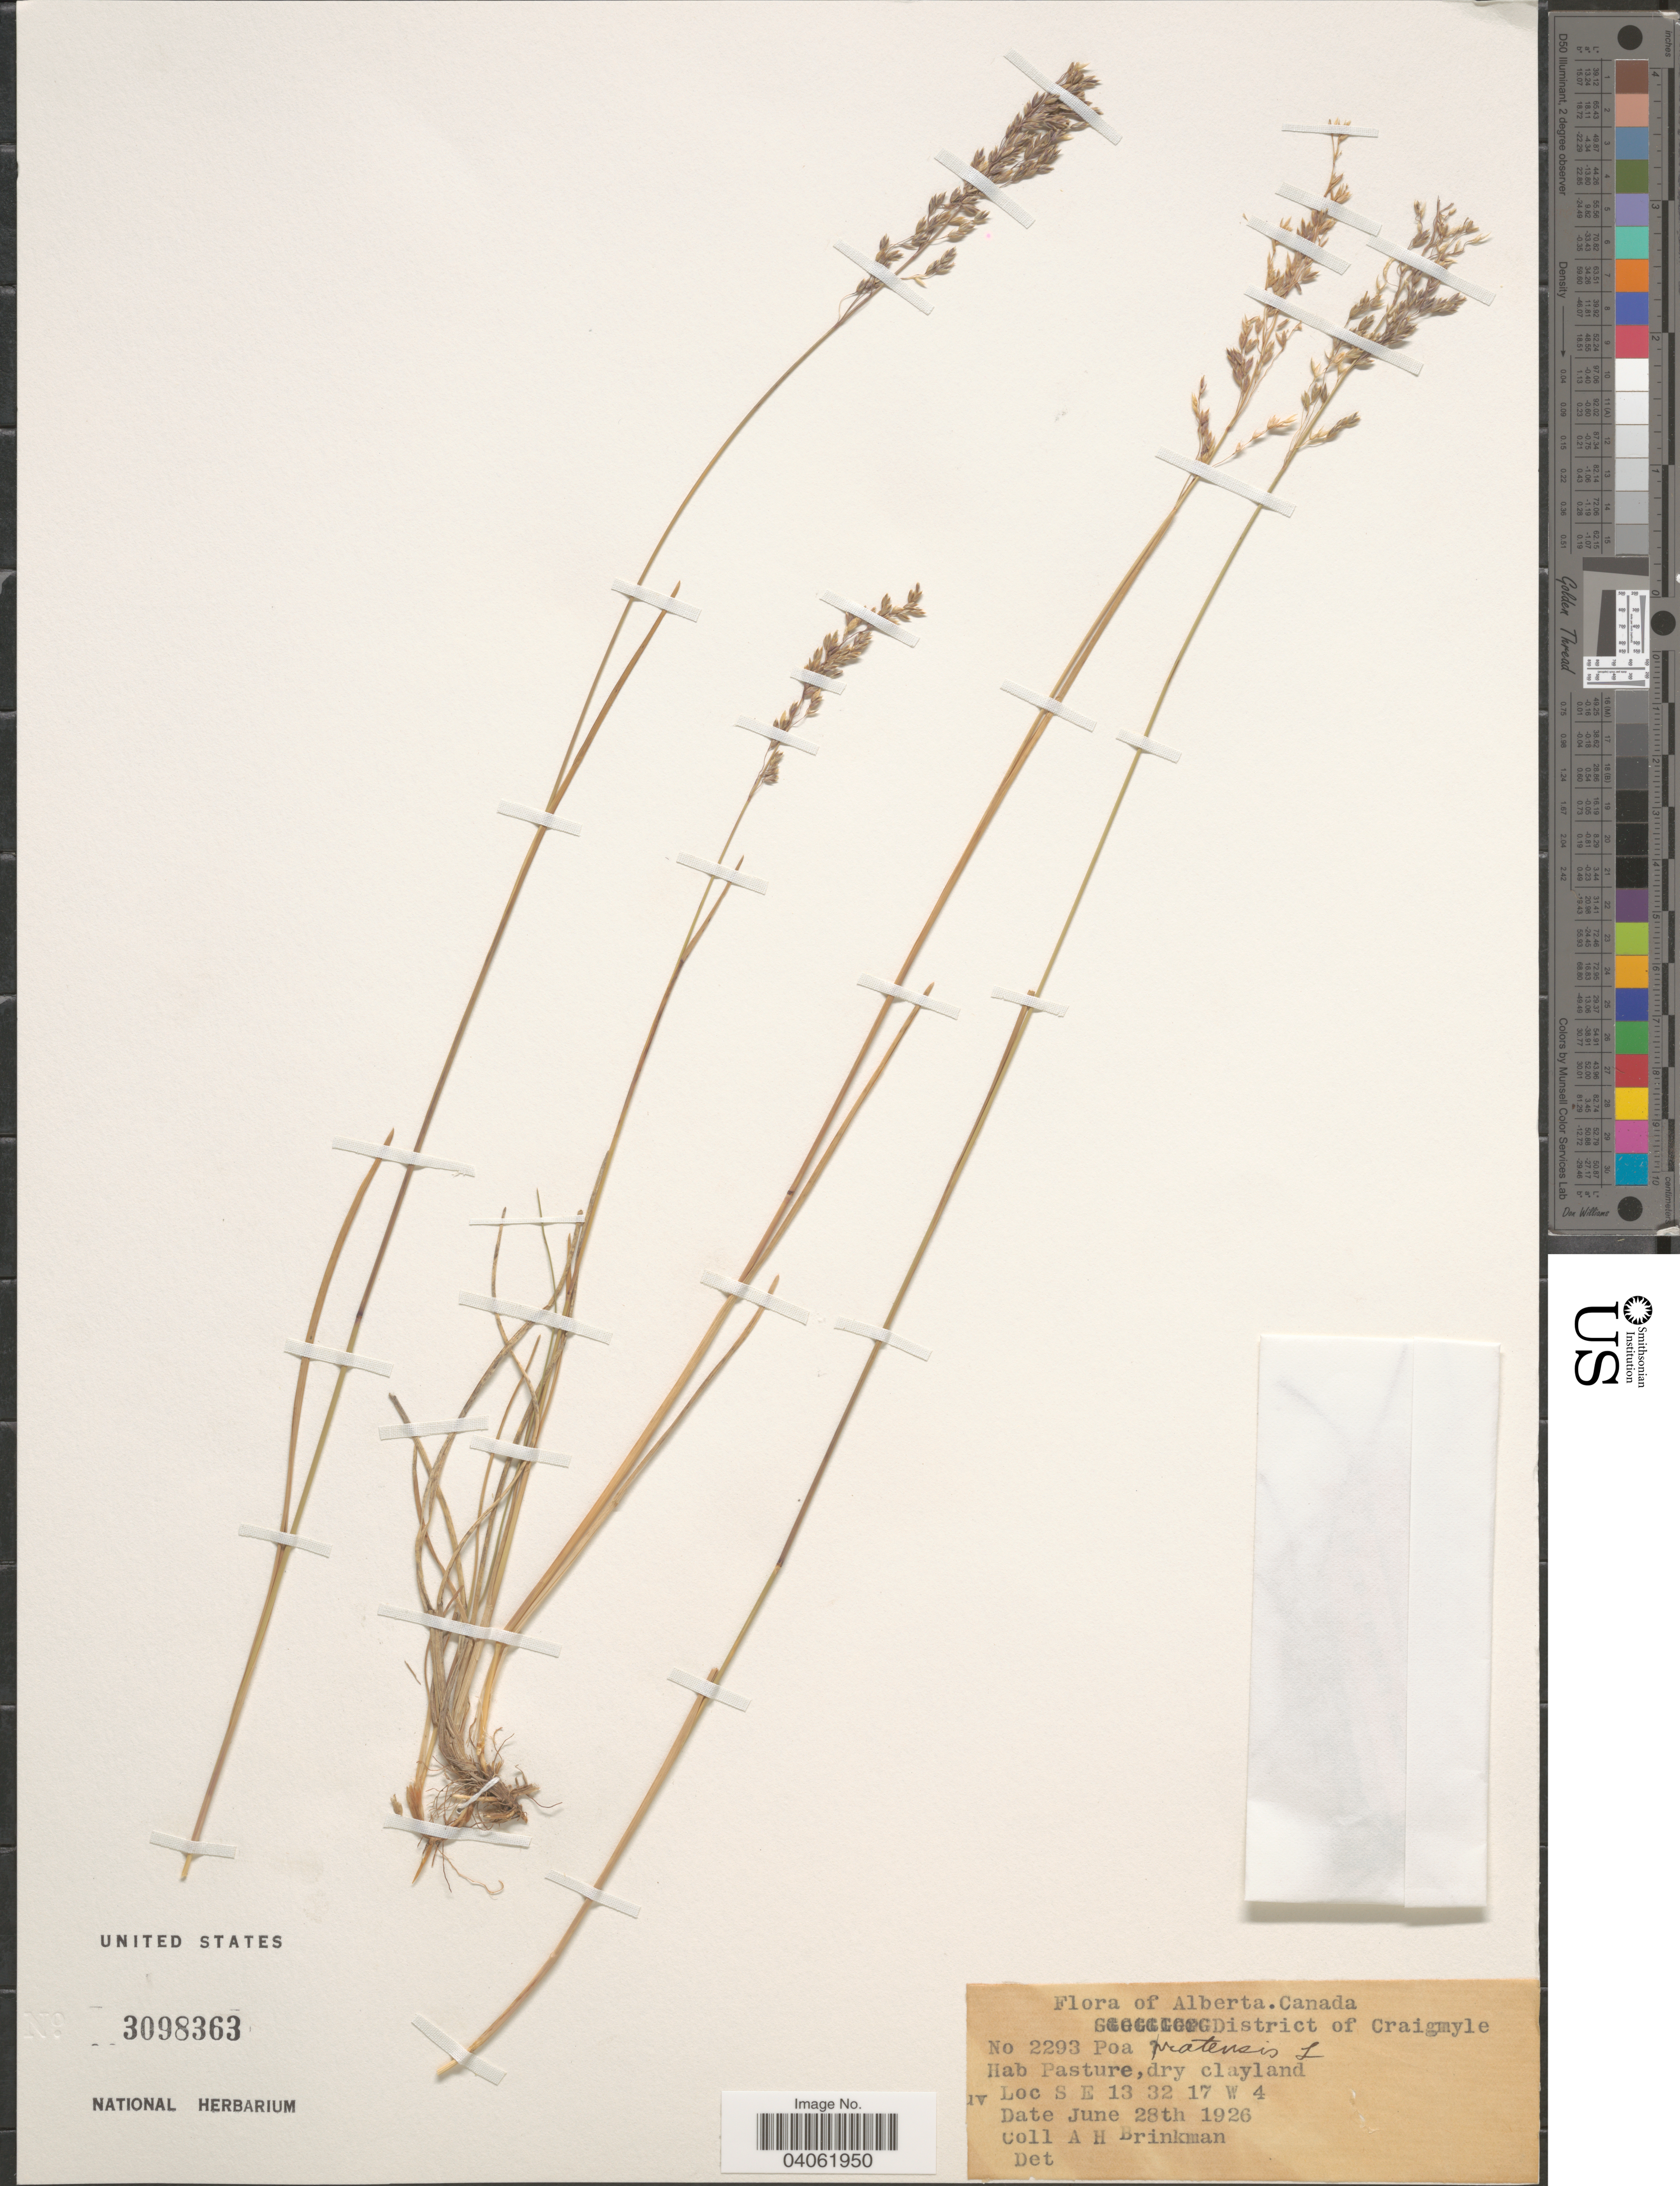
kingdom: Plantae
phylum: Tracheophyta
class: Liliopsida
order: Poales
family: Poaceae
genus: Poa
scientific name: Poa pratensis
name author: L.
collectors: A. Brinkman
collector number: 2293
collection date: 1926-06-28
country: Canada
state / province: Alberta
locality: District of Craigmyle. S E 13 32 17 W 4.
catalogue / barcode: US 3098363